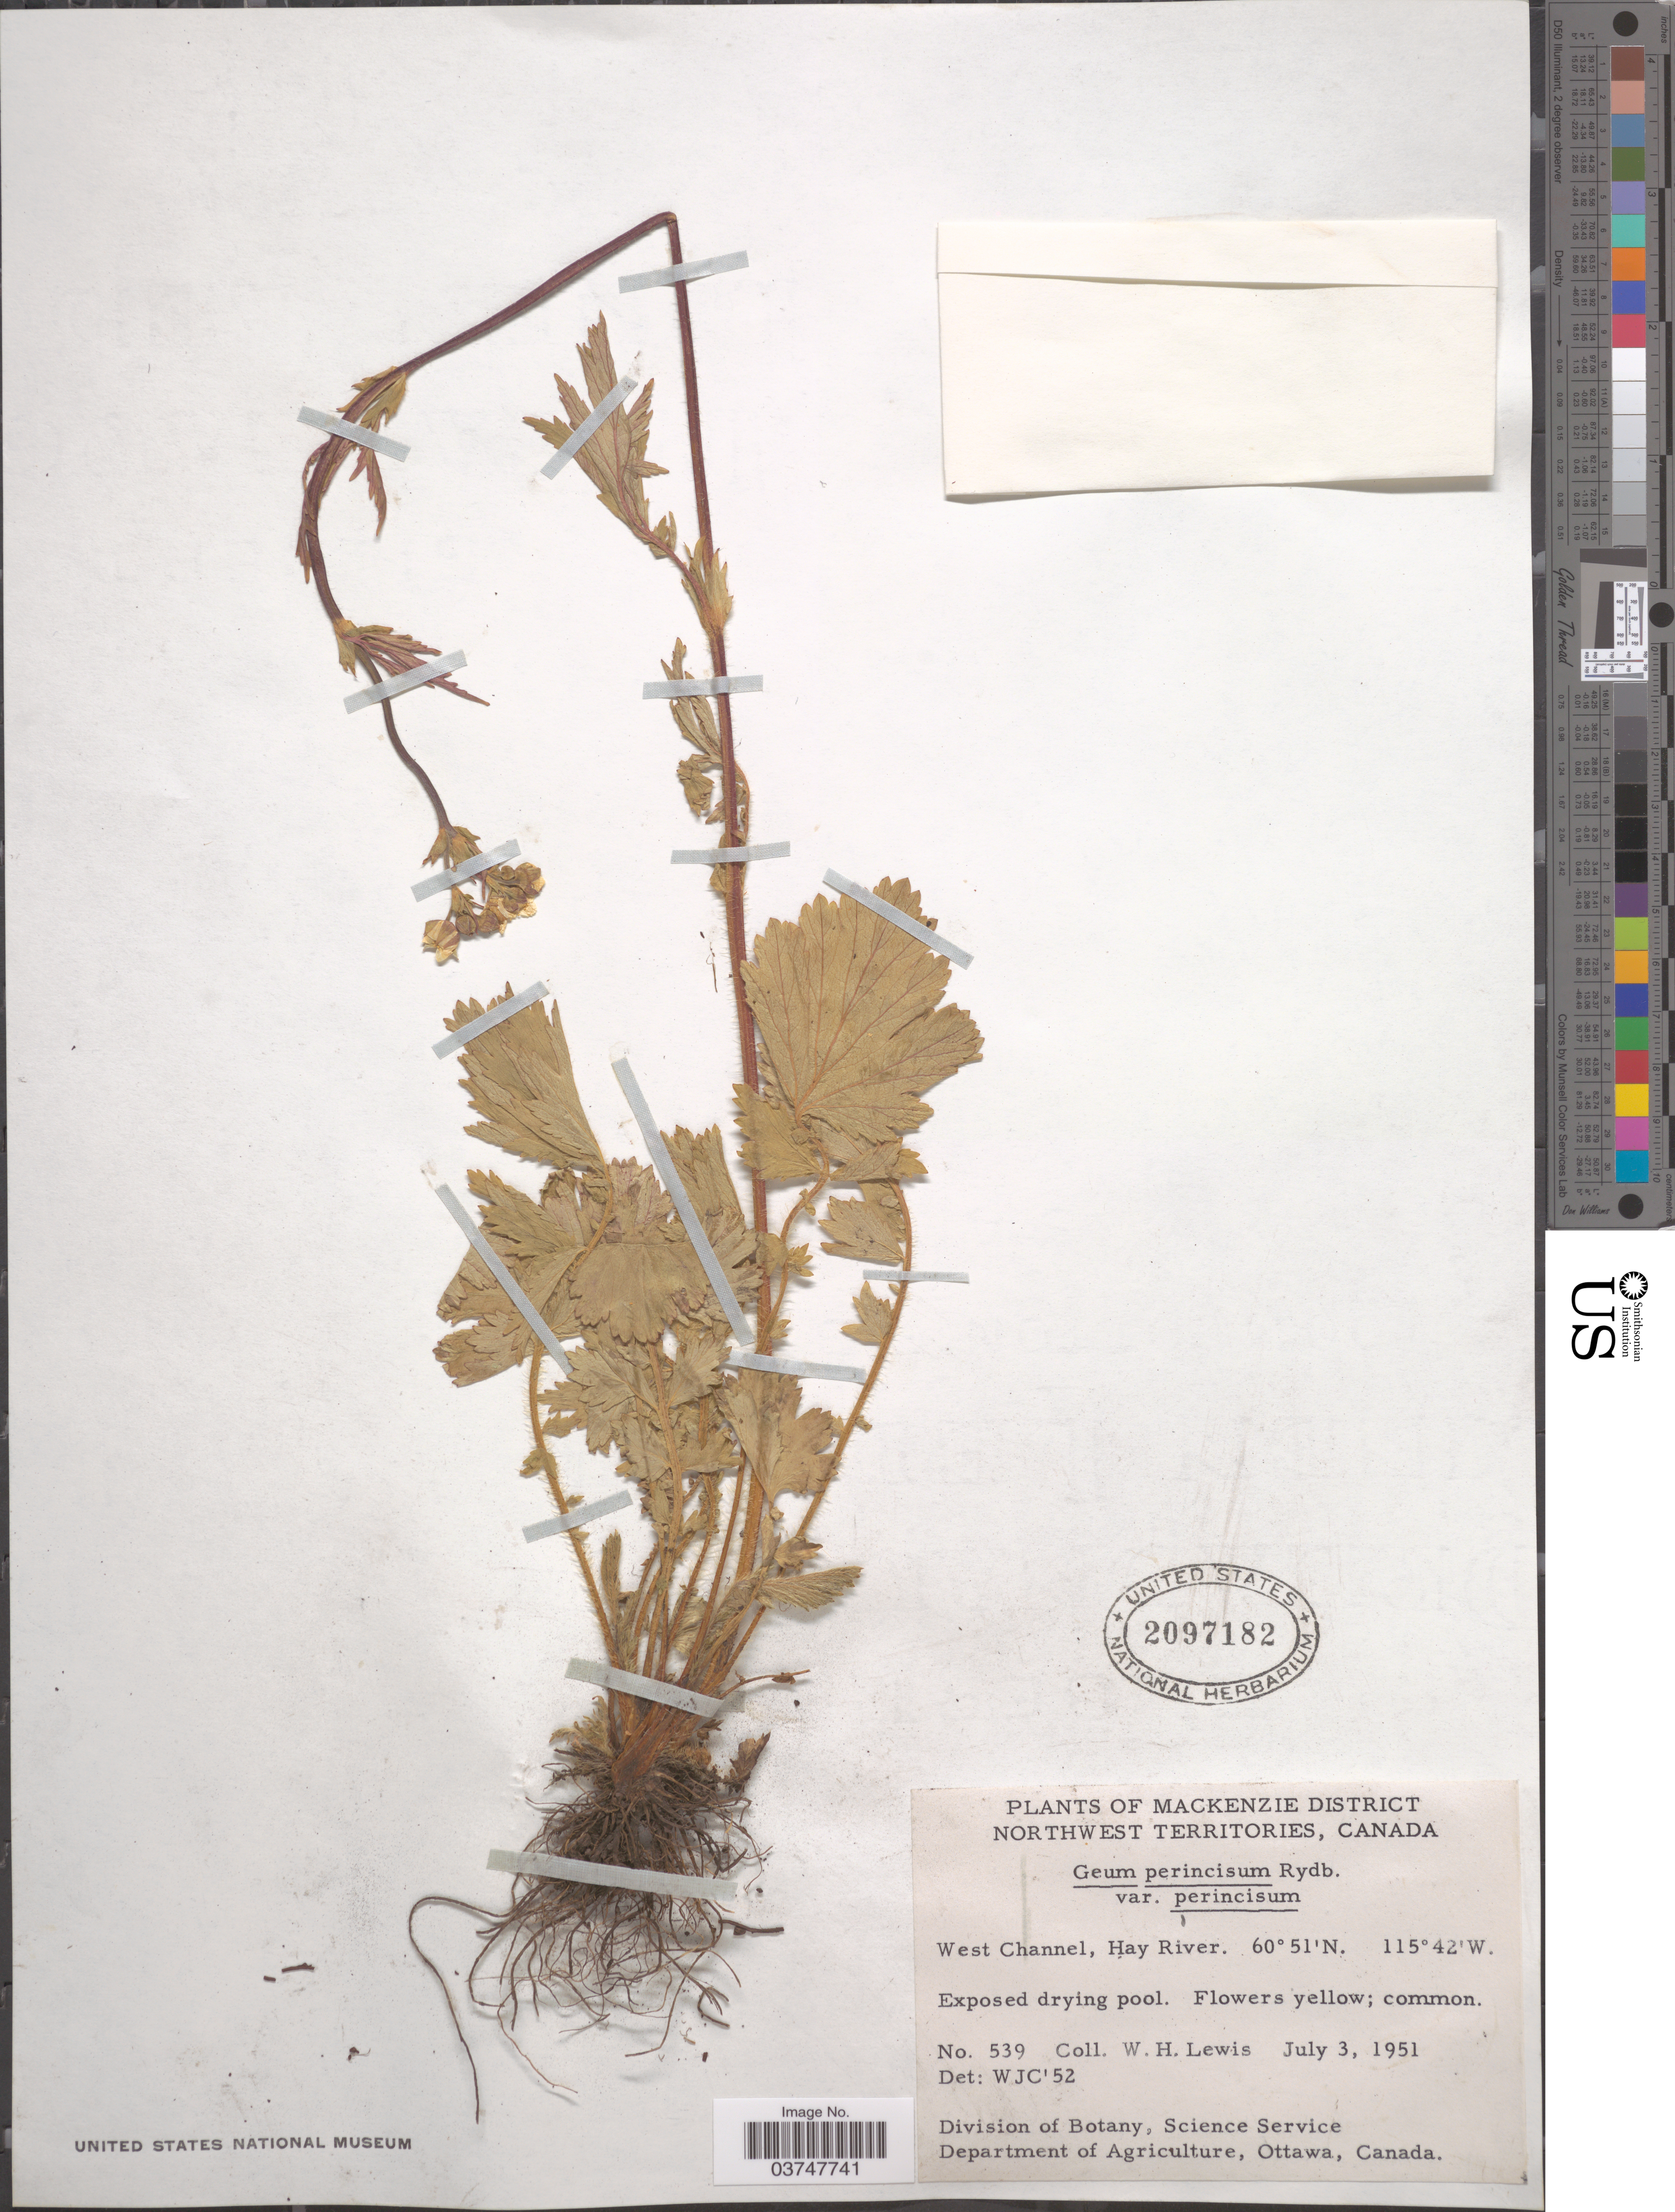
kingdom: Plantae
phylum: Tracheophyta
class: Magnoliopsida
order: Rosales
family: Rosaceae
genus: Geum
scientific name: Geum macrophyllum var. perincisum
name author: (Rydb.) Raup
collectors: W. H. Lewis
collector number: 539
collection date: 1951-07-03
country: Canada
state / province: Northwest Territories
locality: Mackenzie District. West Channel, Hay River.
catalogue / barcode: US 2097182